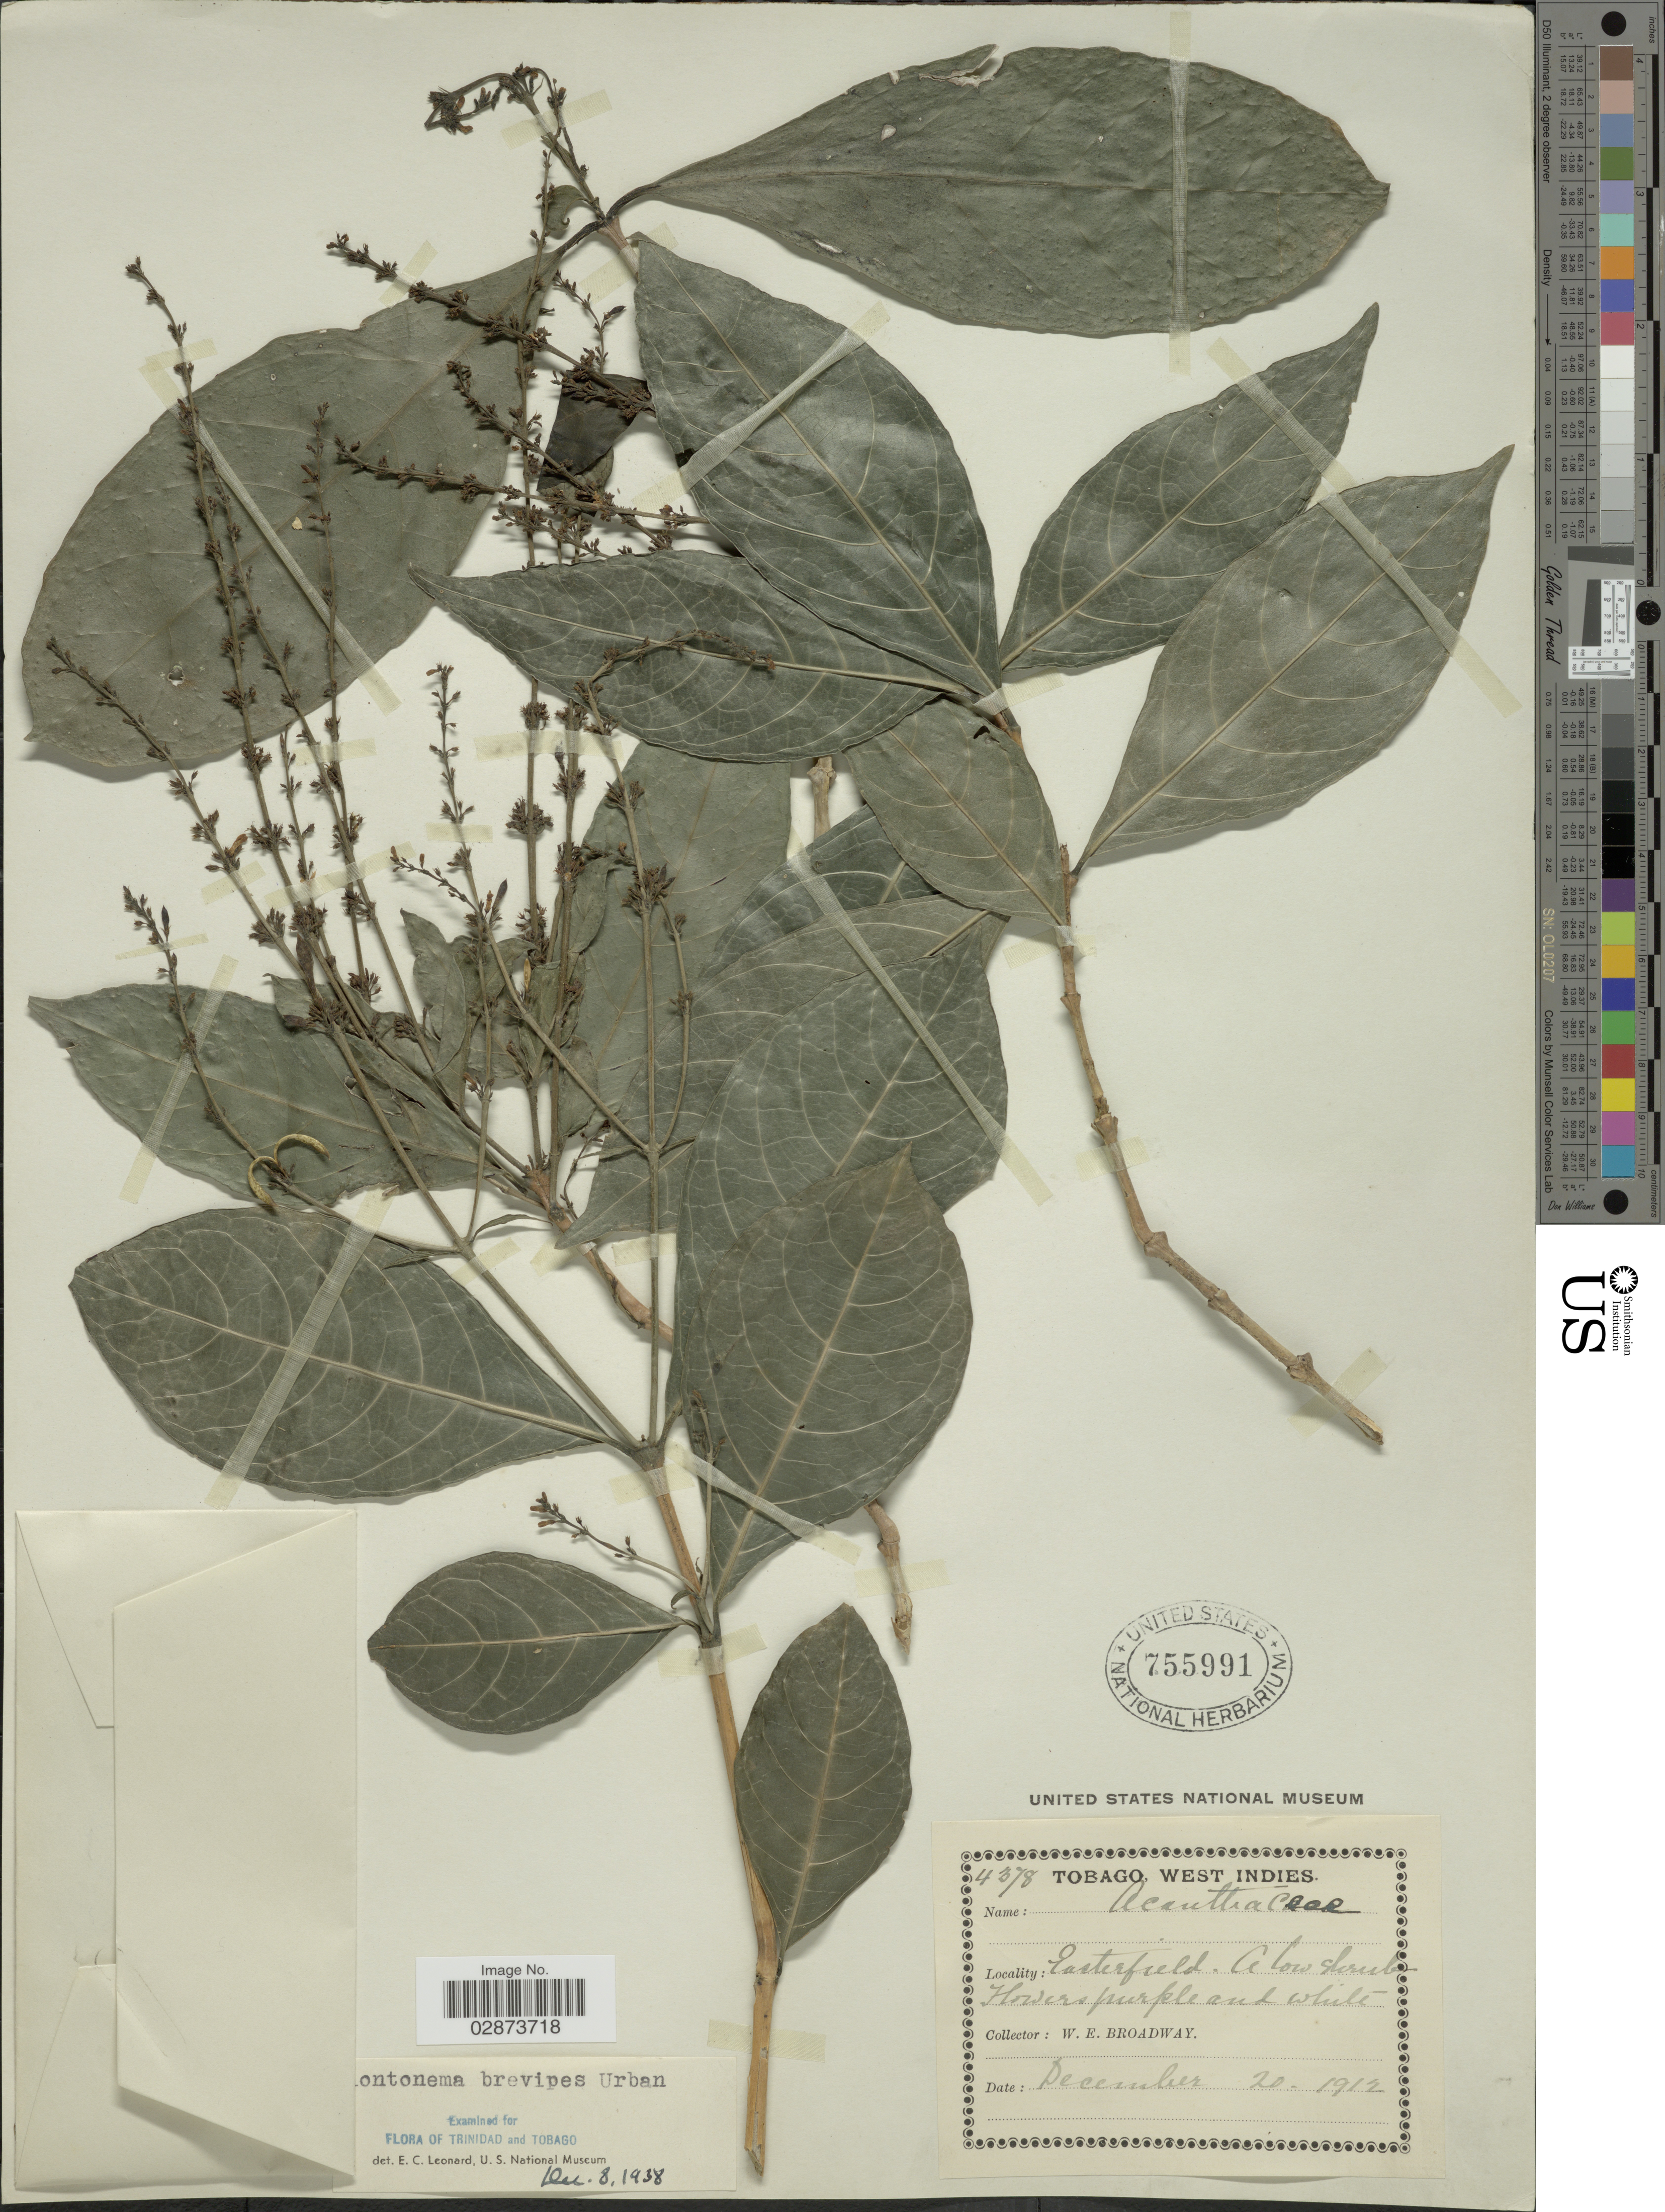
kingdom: Plantae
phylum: Tracheophyta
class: Magnoliopsida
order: Lamiales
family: Acanthaceae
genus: Odontonema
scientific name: Odontonema brevipes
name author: Urb.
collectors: W. E. Broadway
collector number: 4378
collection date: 1912-12-20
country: Trinidad and Tobago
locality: Tobago. Easterfield.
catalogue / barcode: US 755991